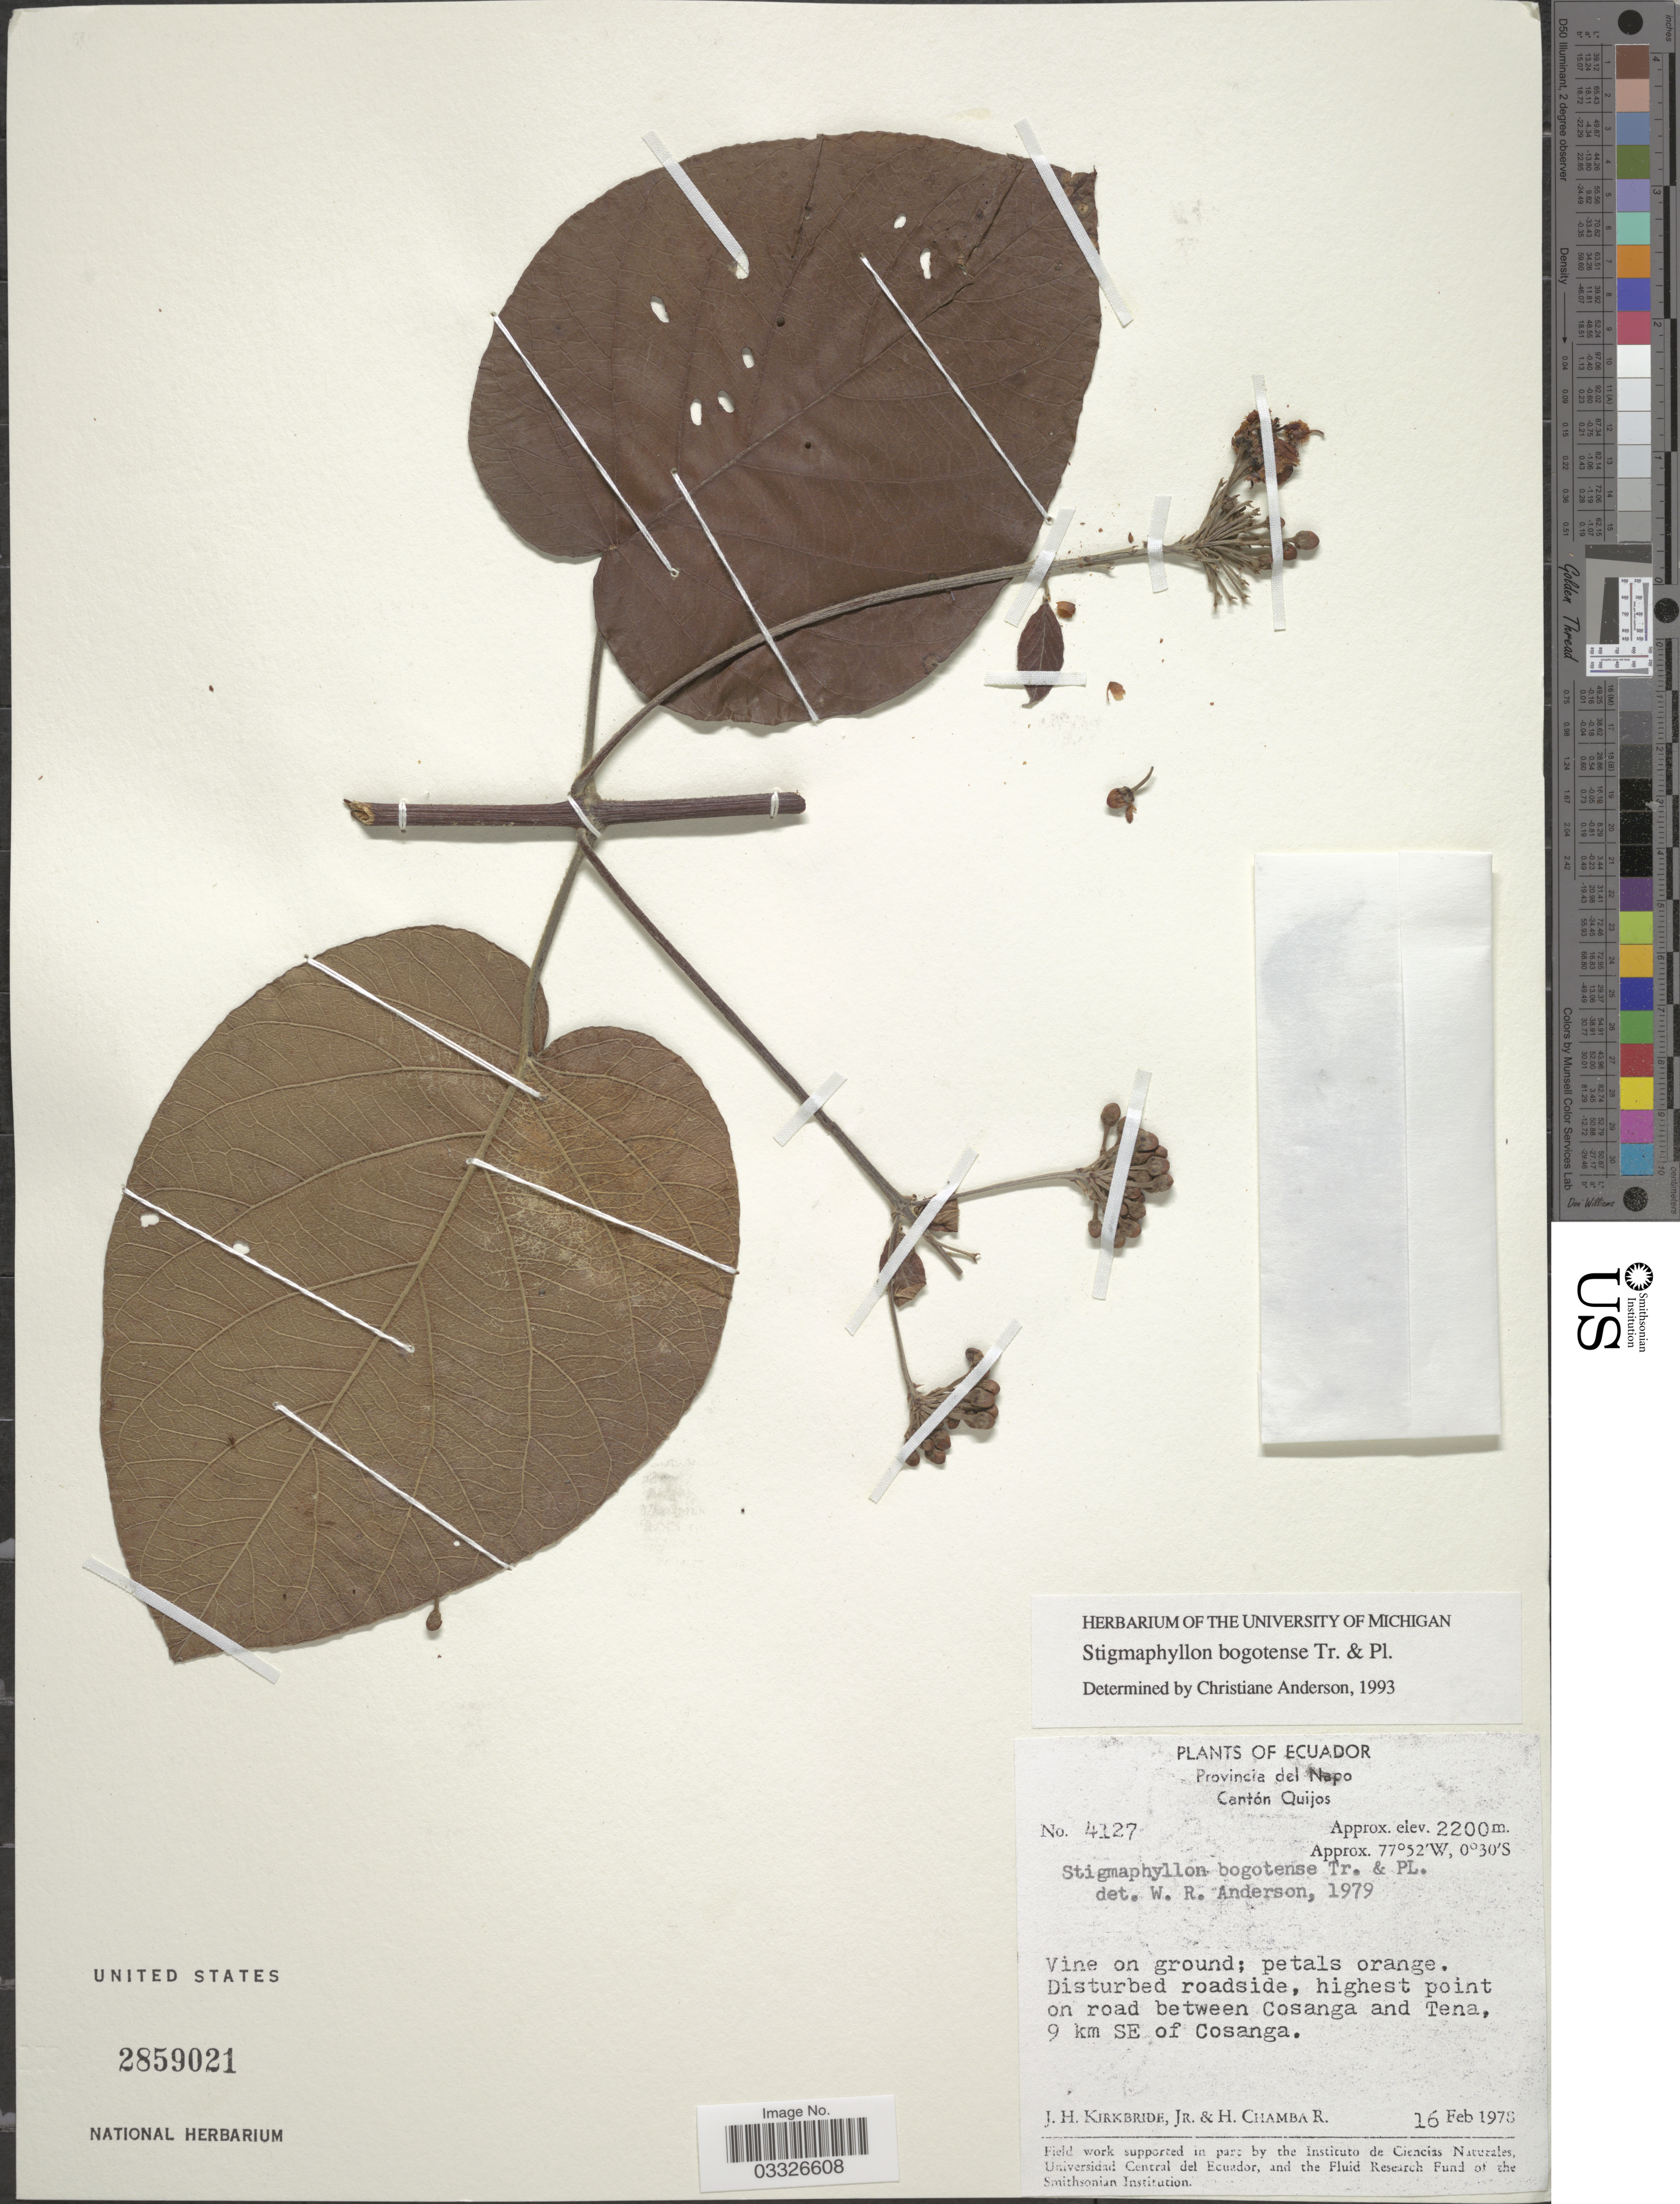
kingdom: Plantae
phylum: Tracheophyta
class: Magnoliopsida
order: Malpighiales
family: Malpighiaceae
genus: Stigmaphyllon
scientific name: Stigmaphyllon bogotense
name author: Triana & Planch.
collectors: J. H. Kirkbride & H. Chamba R.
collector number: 4127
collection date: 1978-02-16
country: Ecuador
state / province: Napo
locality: Cantón Quijos. On road between Cosanga and Tena, 9 km SE of Cosanga.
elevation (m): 2200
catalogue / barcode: US 2859021